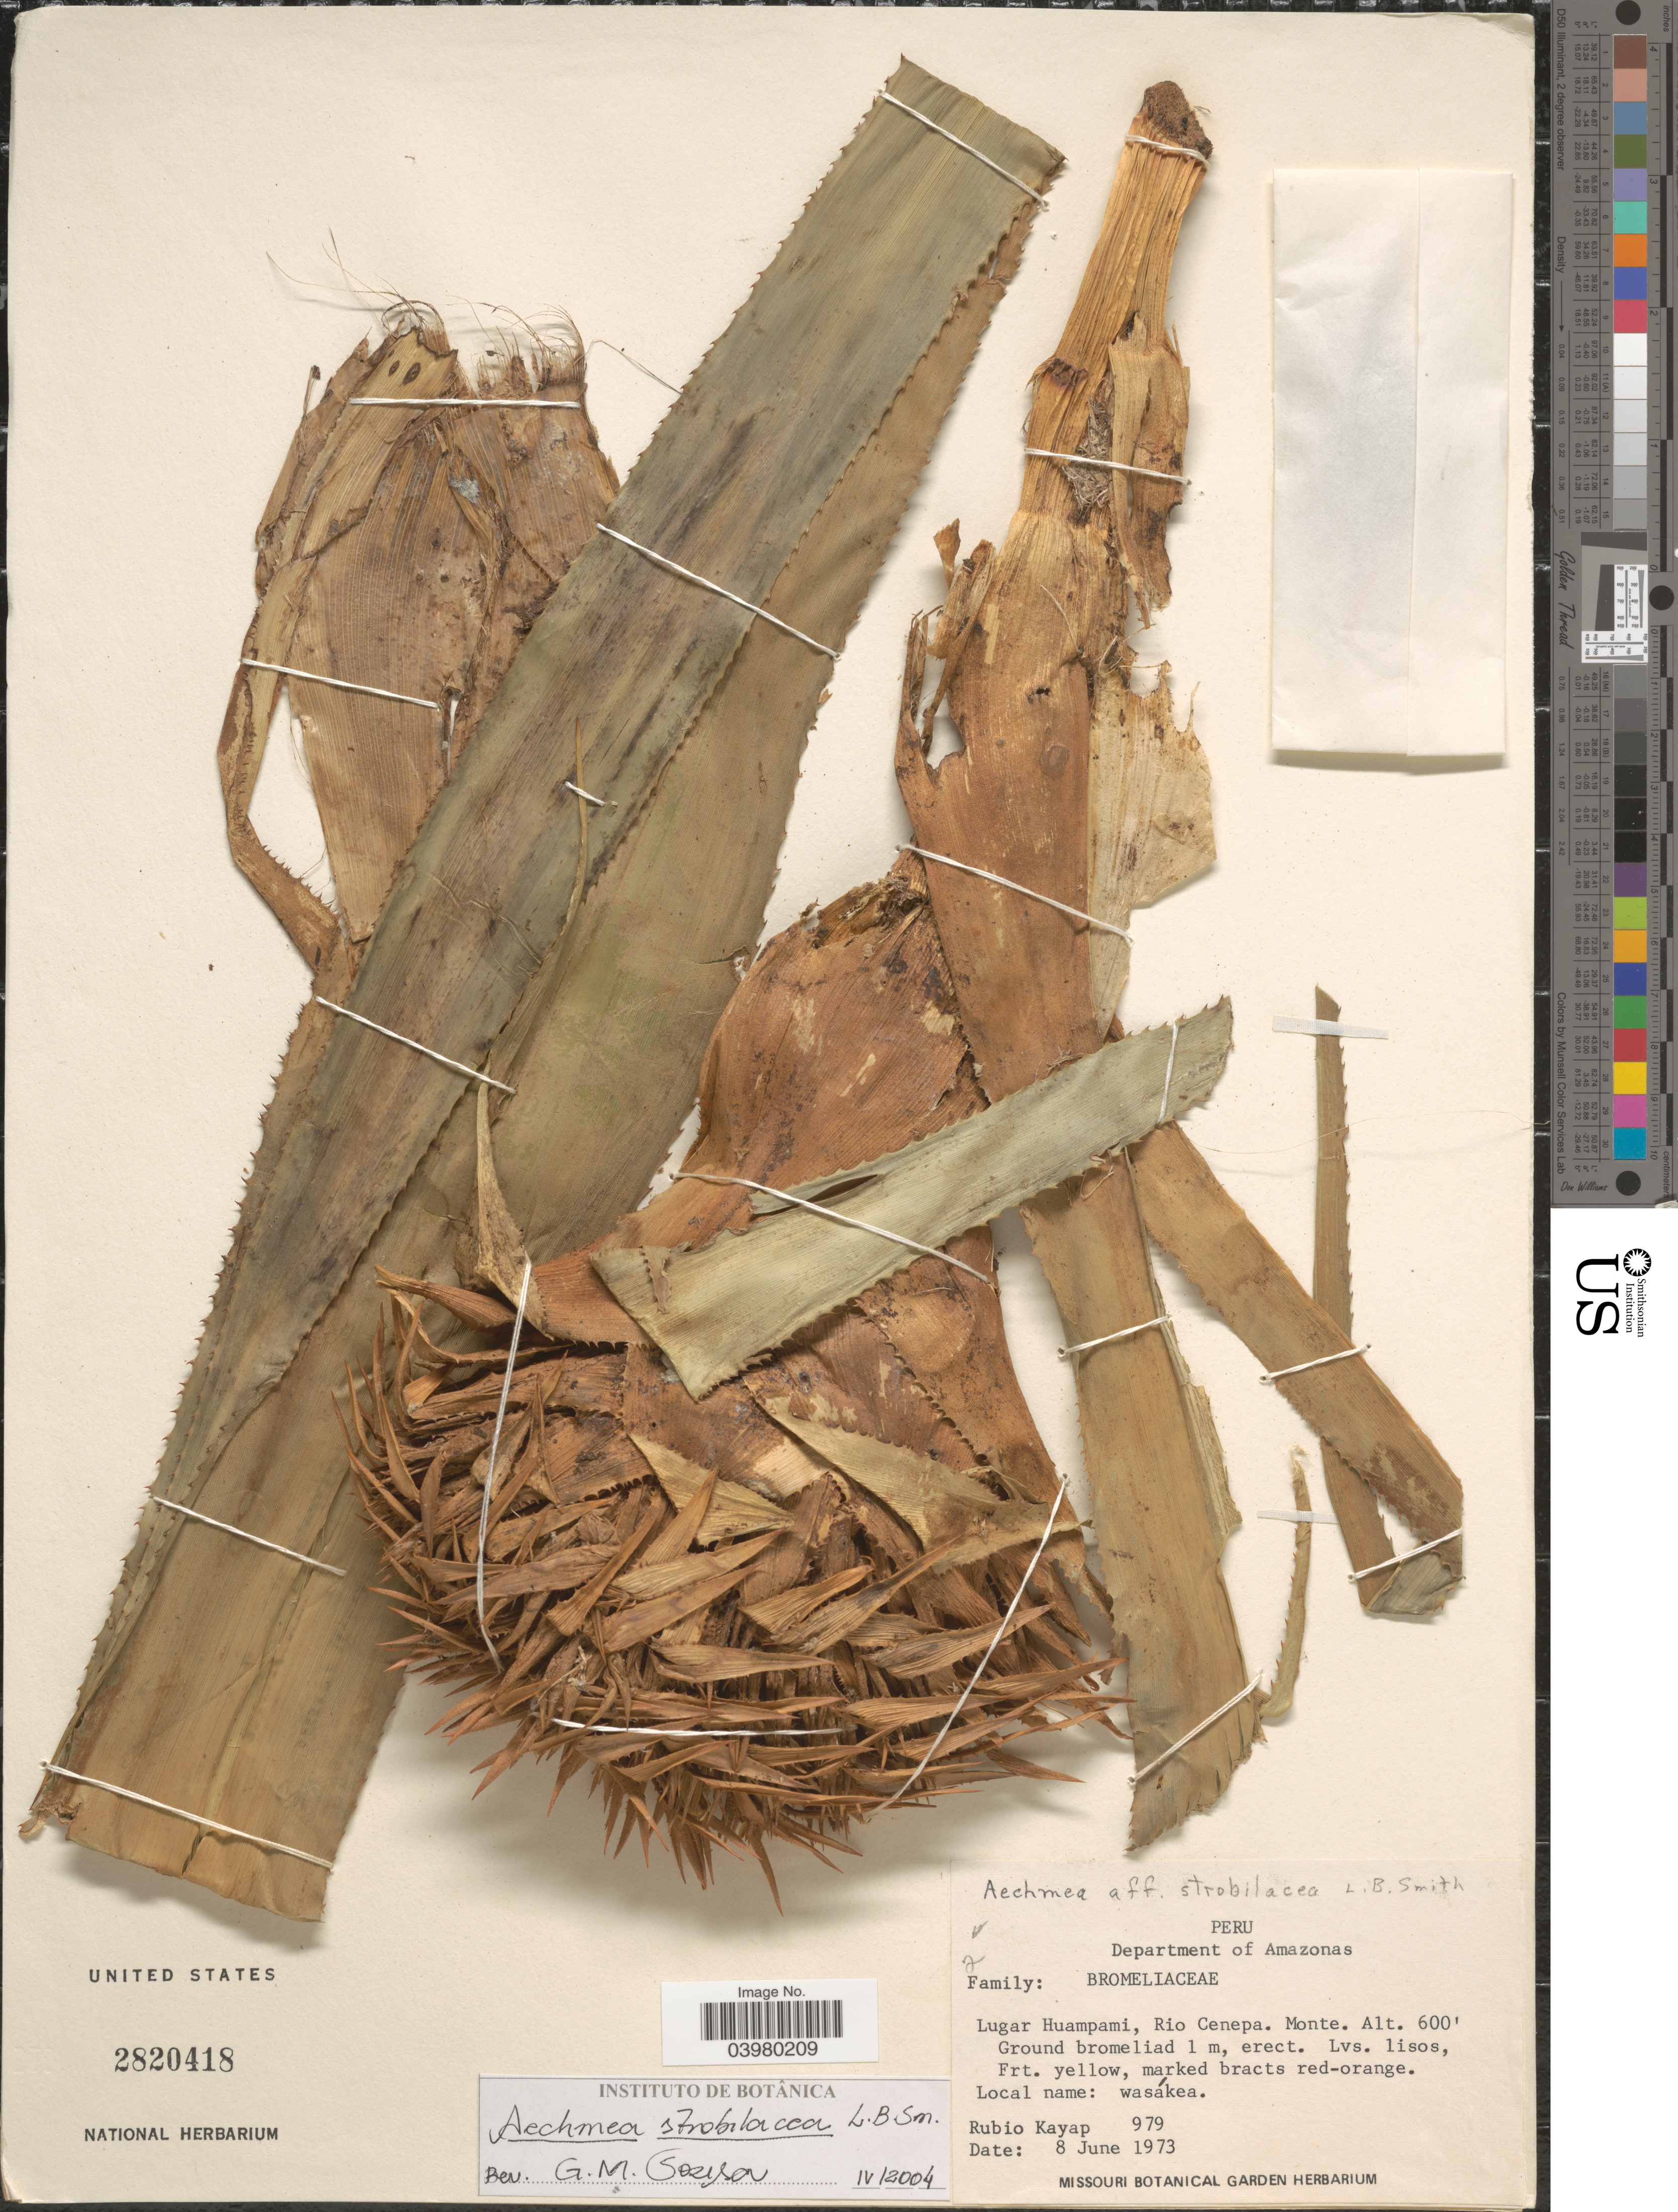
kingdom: Plantae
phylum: Tracheophyta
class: Liliopsida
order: Poales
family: Bromeliaceae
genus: Aechmea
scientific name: Aechmea strobilacea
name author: L.B. Sm.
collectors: R. Kayap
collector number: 979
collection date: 1973-06-08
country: Peru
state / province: Amazonas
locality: Department of Amazonas. Lugar Huampami, Rio Cenepa. Monte.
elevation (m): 183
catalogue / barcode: US 2820418